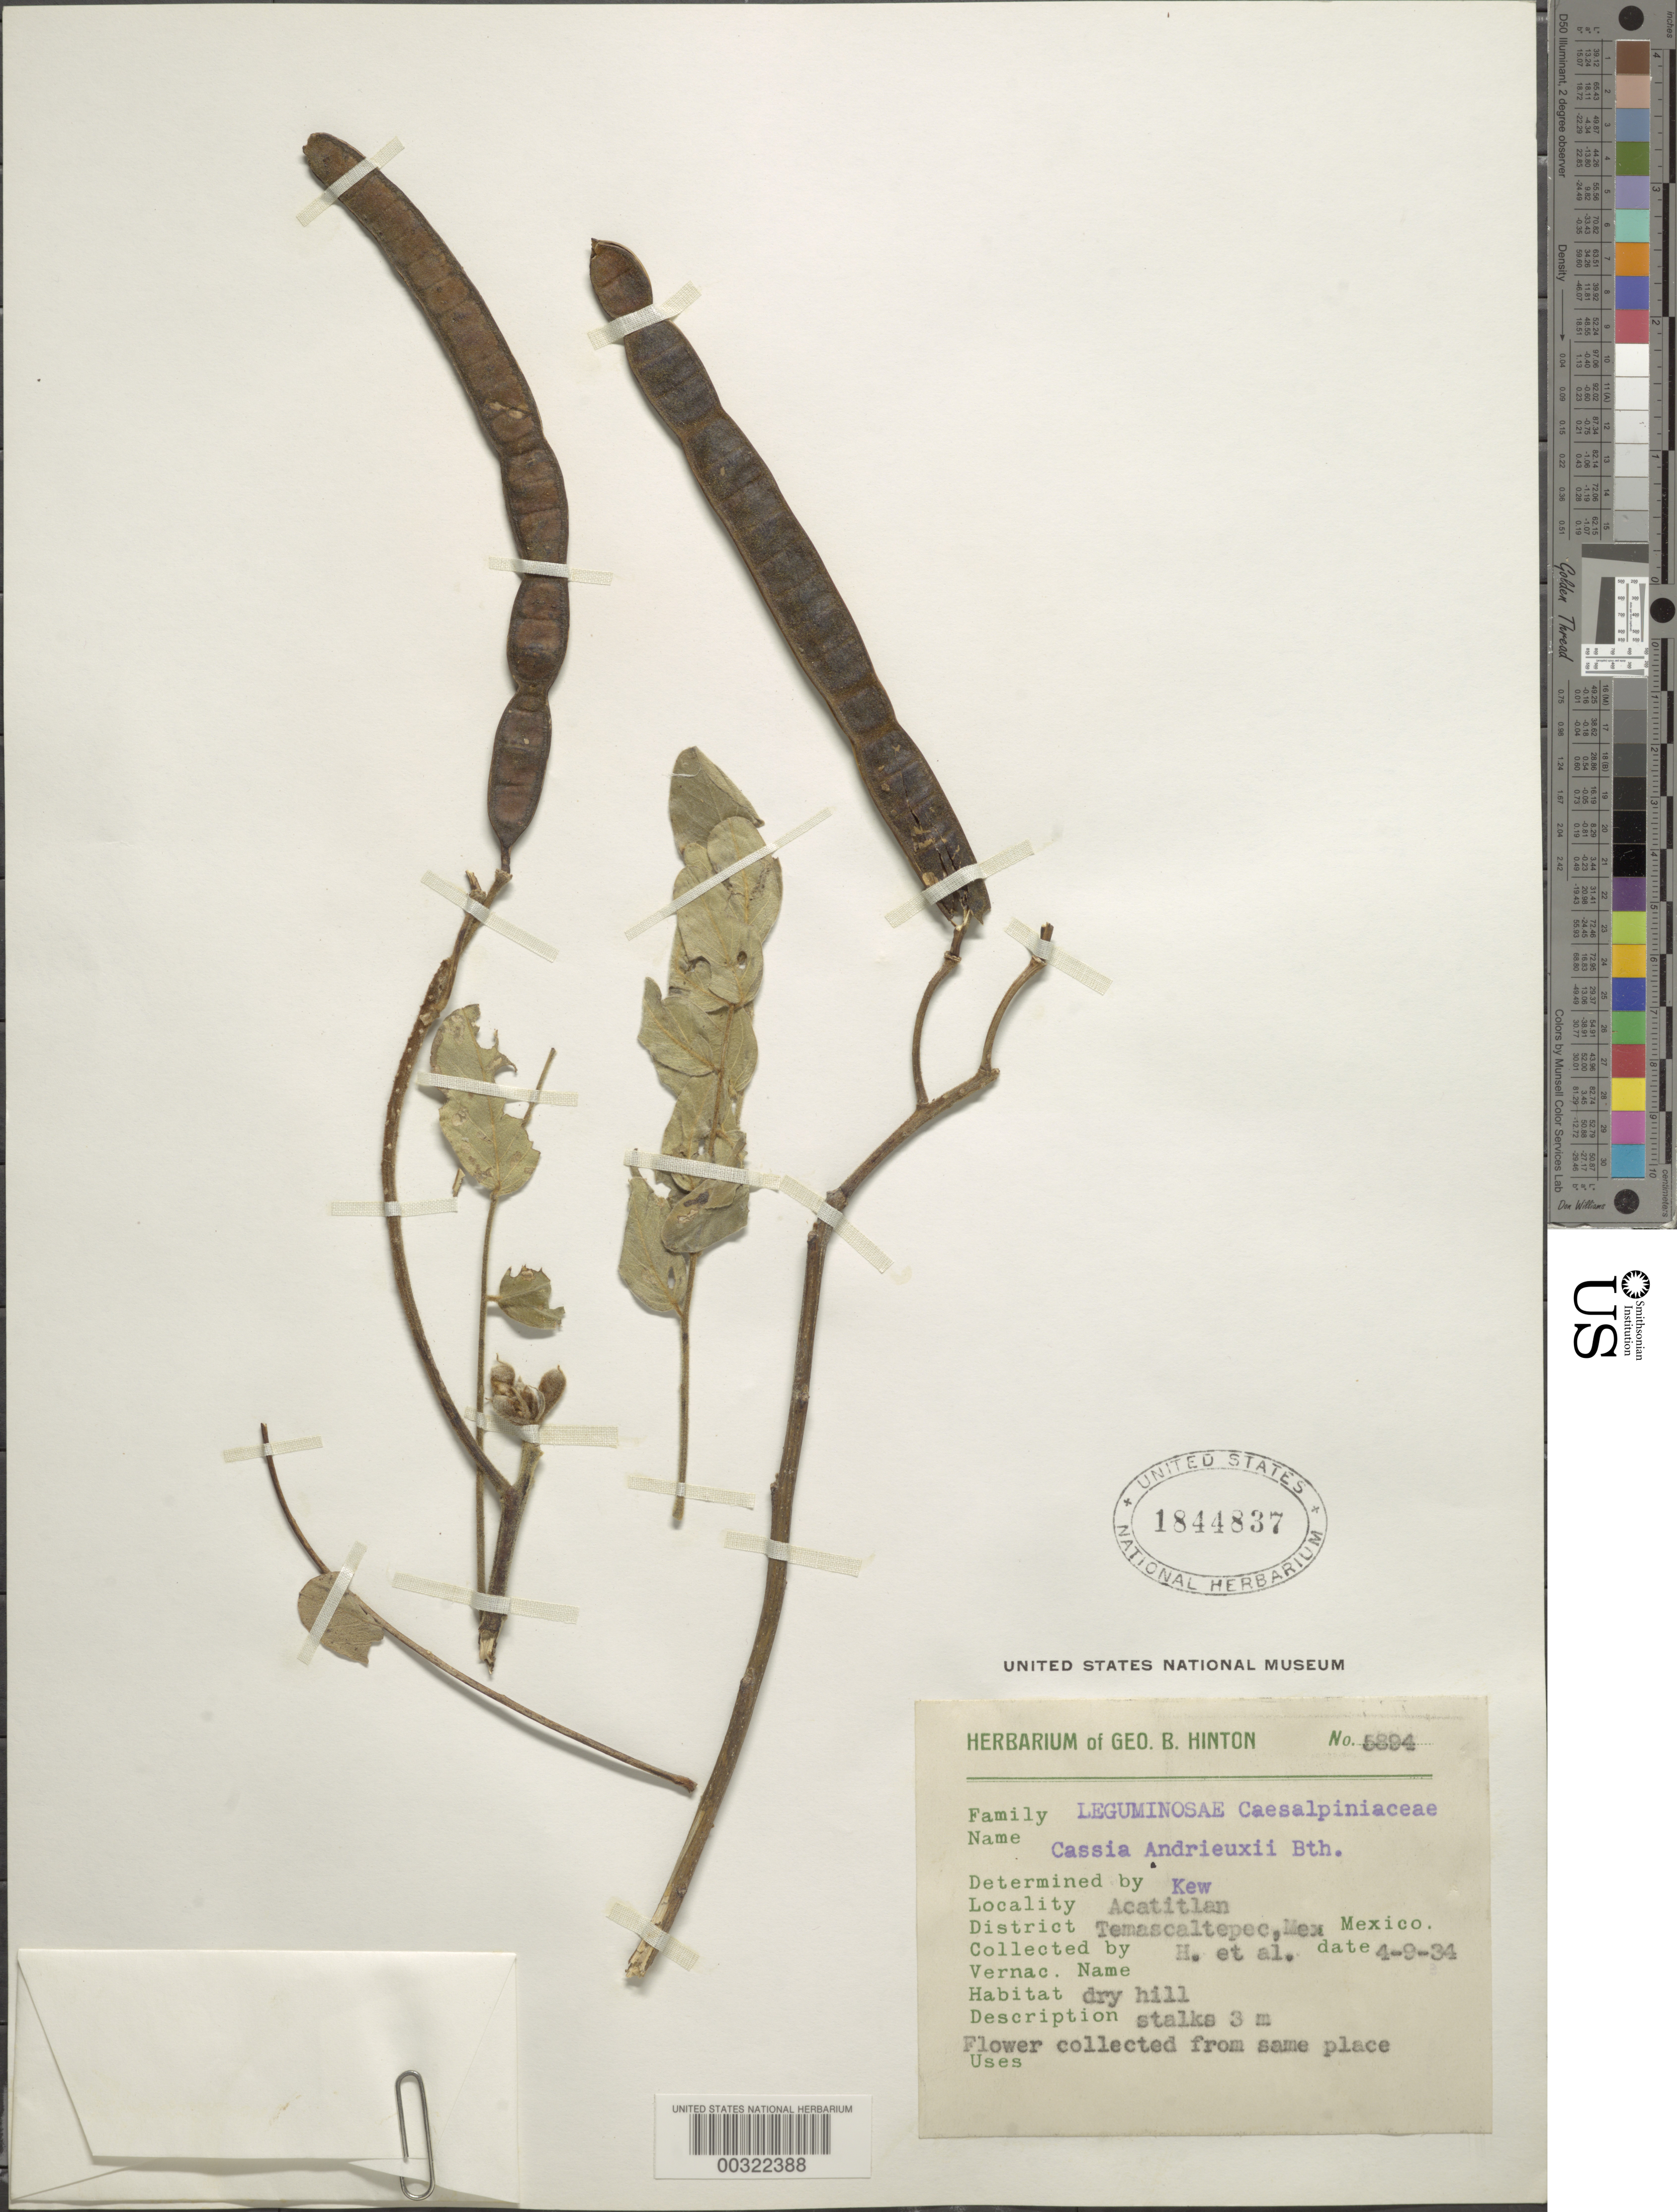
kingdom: Plantae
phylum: Tracheophyta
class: Magnoliopsida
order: Fabales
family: Fabaceae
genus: Senna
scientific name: Senna andrieuxii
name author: (Benth.) H.S. Irwin & Barneby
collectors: G. B. Hinton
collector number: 5894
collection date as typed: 04 Sep 1934 or 09 Apr 1934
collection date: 1934-04-09 or 1934-09-04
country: Mexico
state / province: México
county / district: Temascaltepec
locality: Acatitlan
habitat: Dry hill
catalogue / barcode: US 1844837